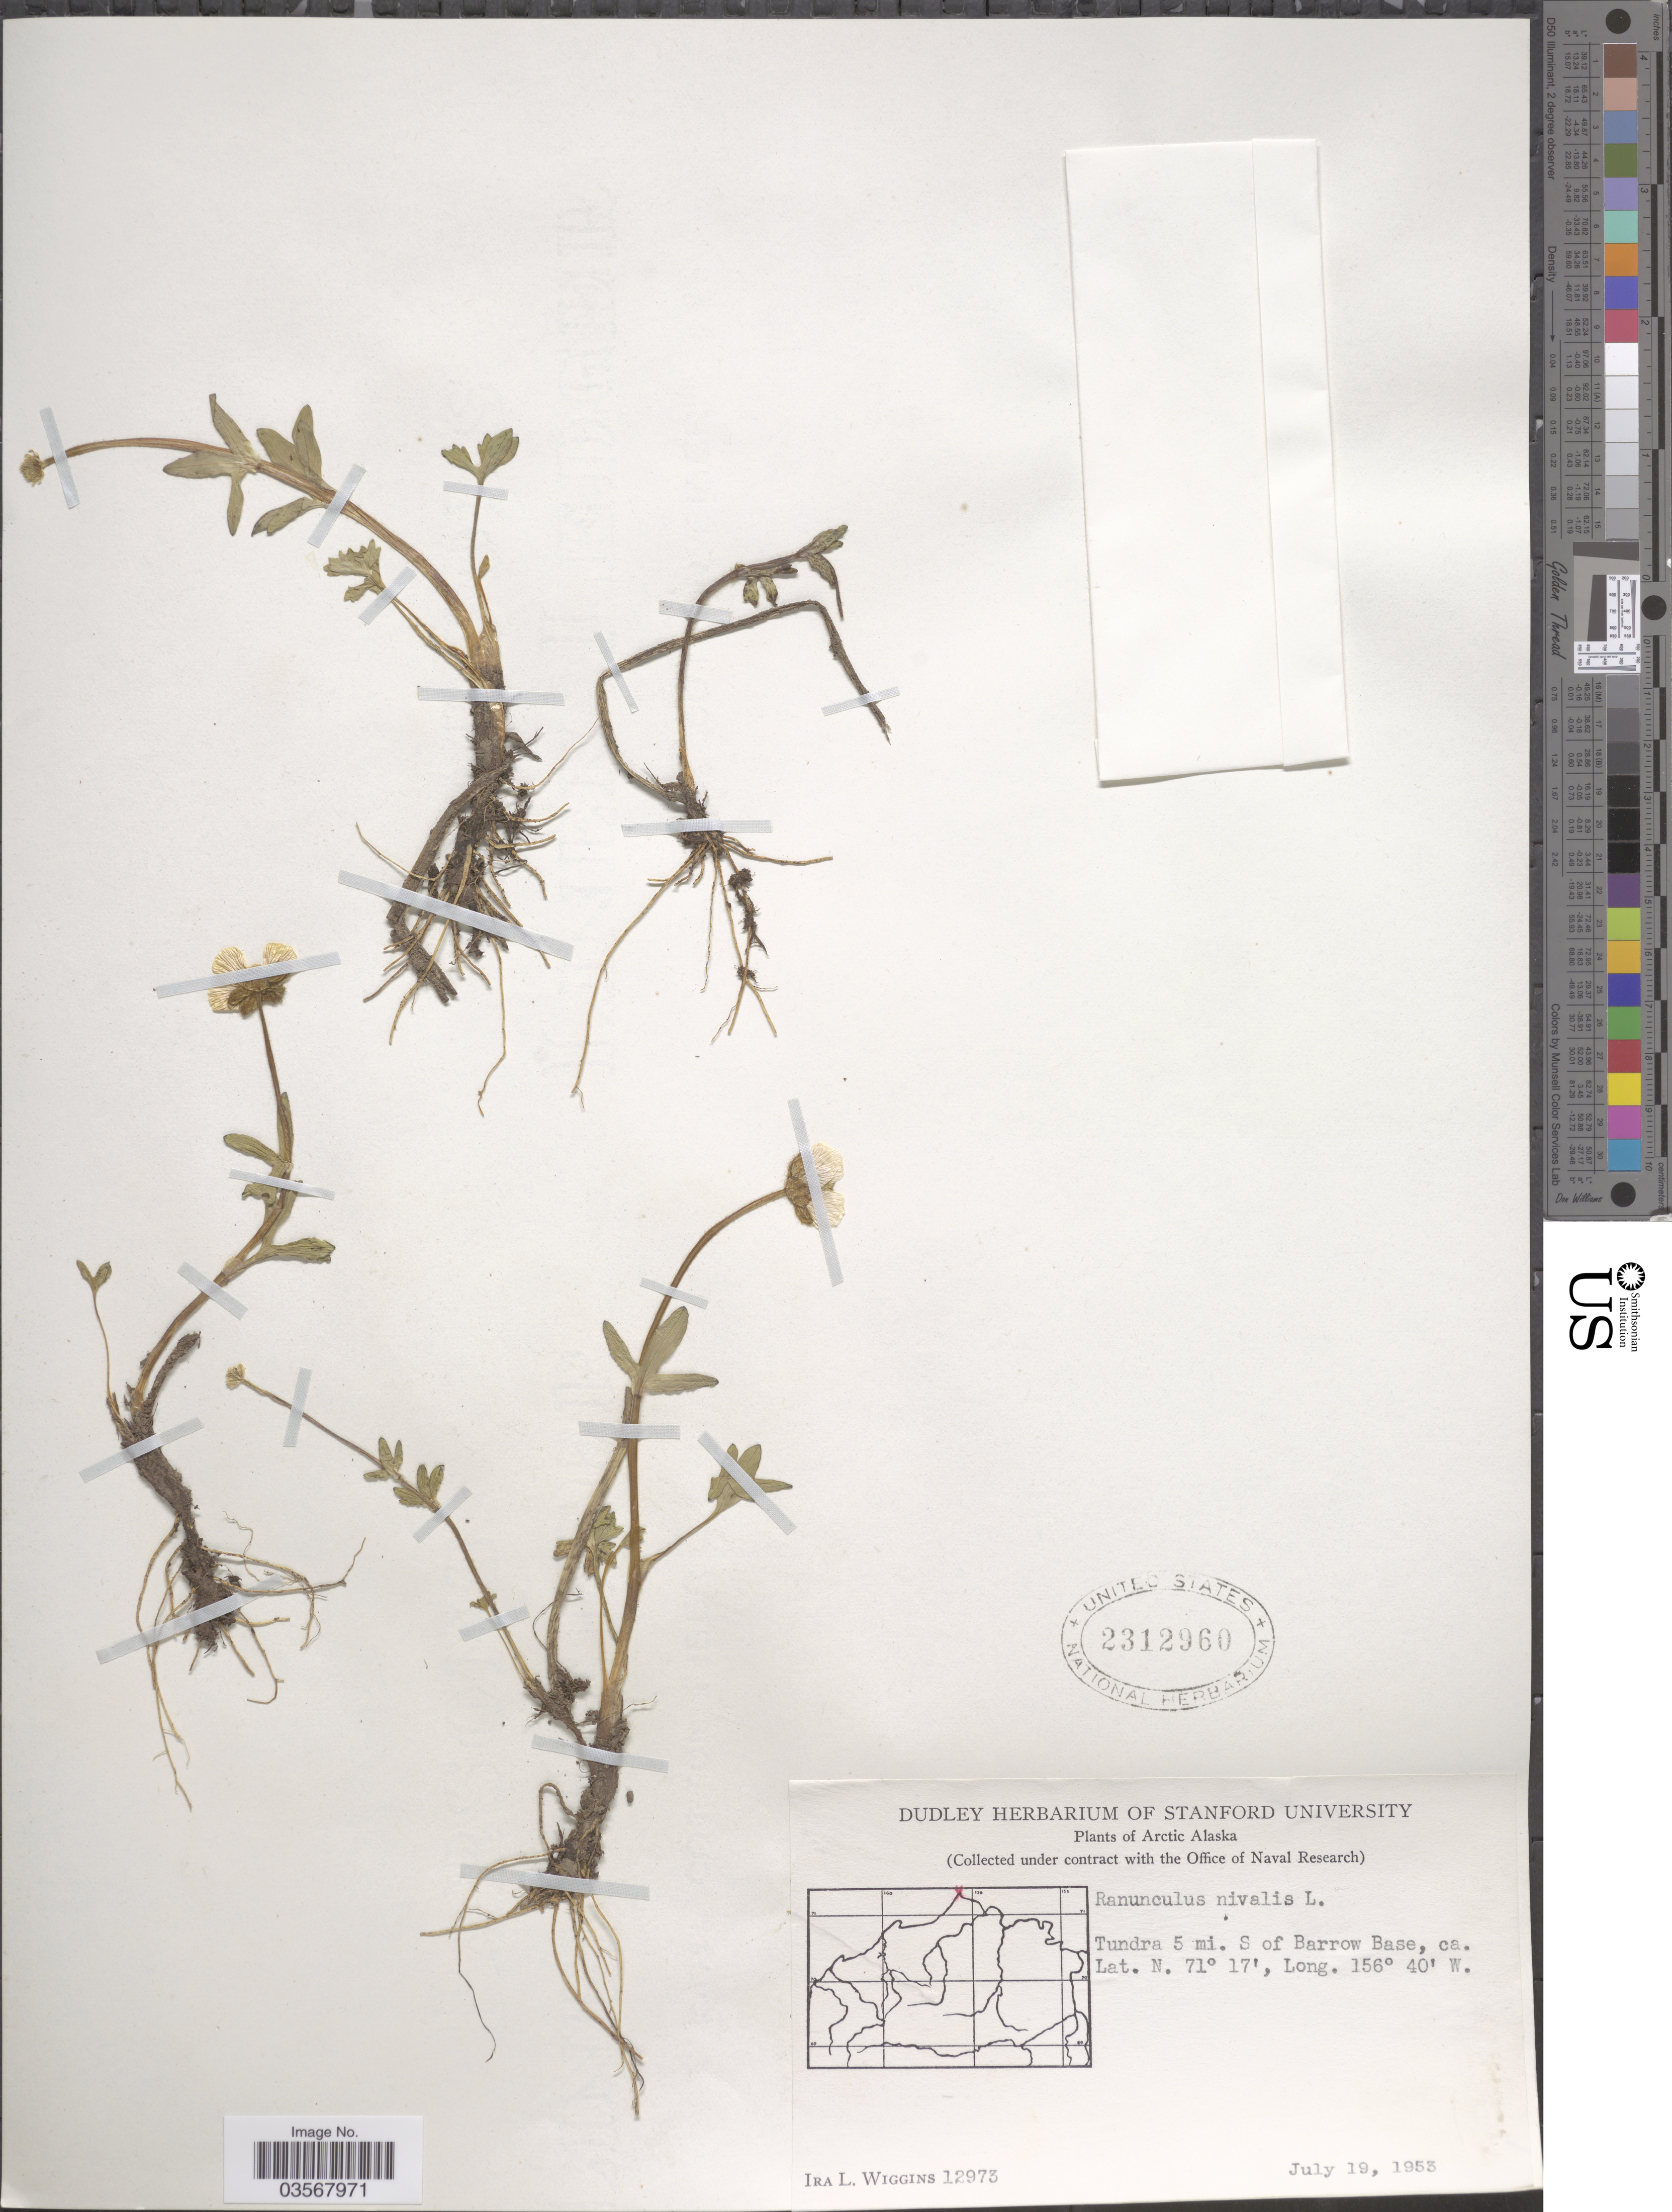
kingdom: Plantae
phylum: Tracheophyta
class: Magnoliopsida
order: Ranunculales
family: Ranunculaceae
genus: Ranunculus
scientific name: Ranunculus nivalis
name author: L.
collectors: I. L. Wiggins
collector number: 12973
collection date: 1953-07-19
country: United States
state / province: Alaska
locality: Arctic Alaska, Tundra 5 mi. S of Barrow Base.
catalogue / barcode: US 2312960